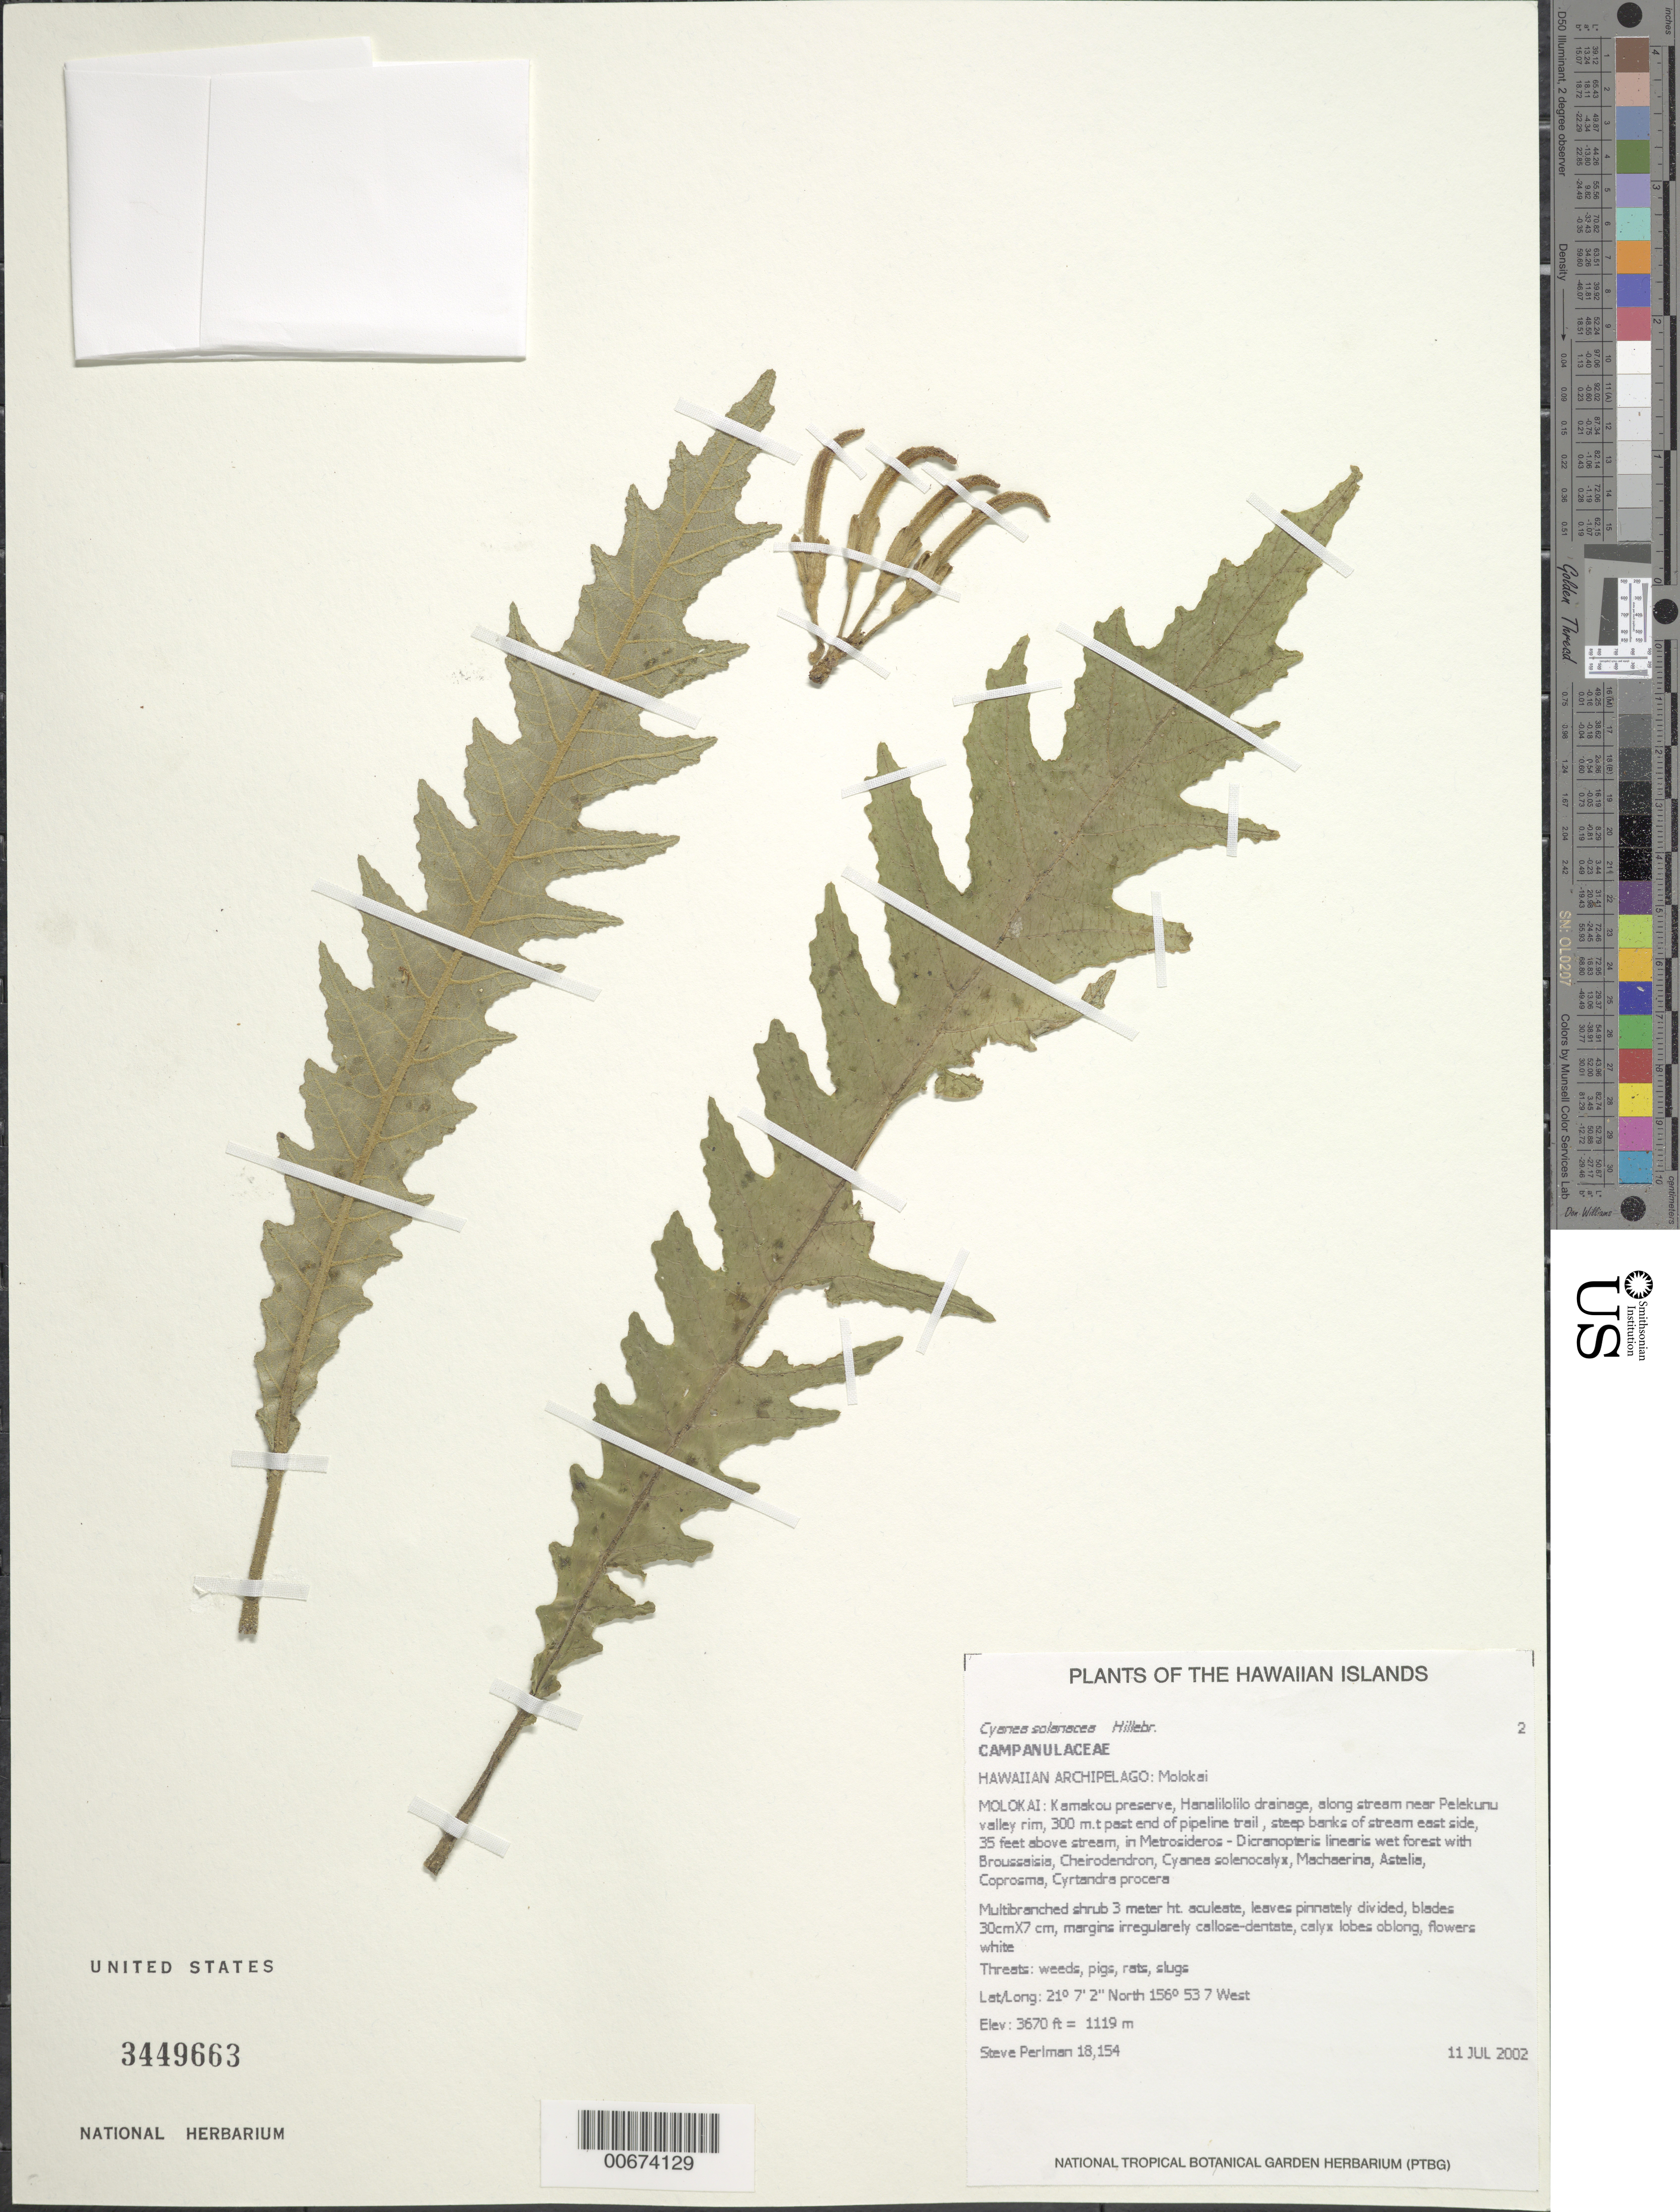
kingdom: Plantae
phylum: Tracheophyta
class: Magnoliopsida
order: Asterales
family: Campanulaceae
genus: Cyanea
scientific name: Cyanea solanacea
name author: Hillebr.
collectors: S. P. Perlman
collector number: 18154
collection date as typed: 11 Jul 2002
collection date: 2002-07-11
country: United States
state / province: Hawaii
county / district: Maui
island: Moloka'i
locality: Kamakou preserve, Hanalilolilo drainage, along stream near Pelekunu valley rim, 300 mt past end of pipeline trail, steep banks o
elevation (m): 1119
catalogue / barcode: US 3449663